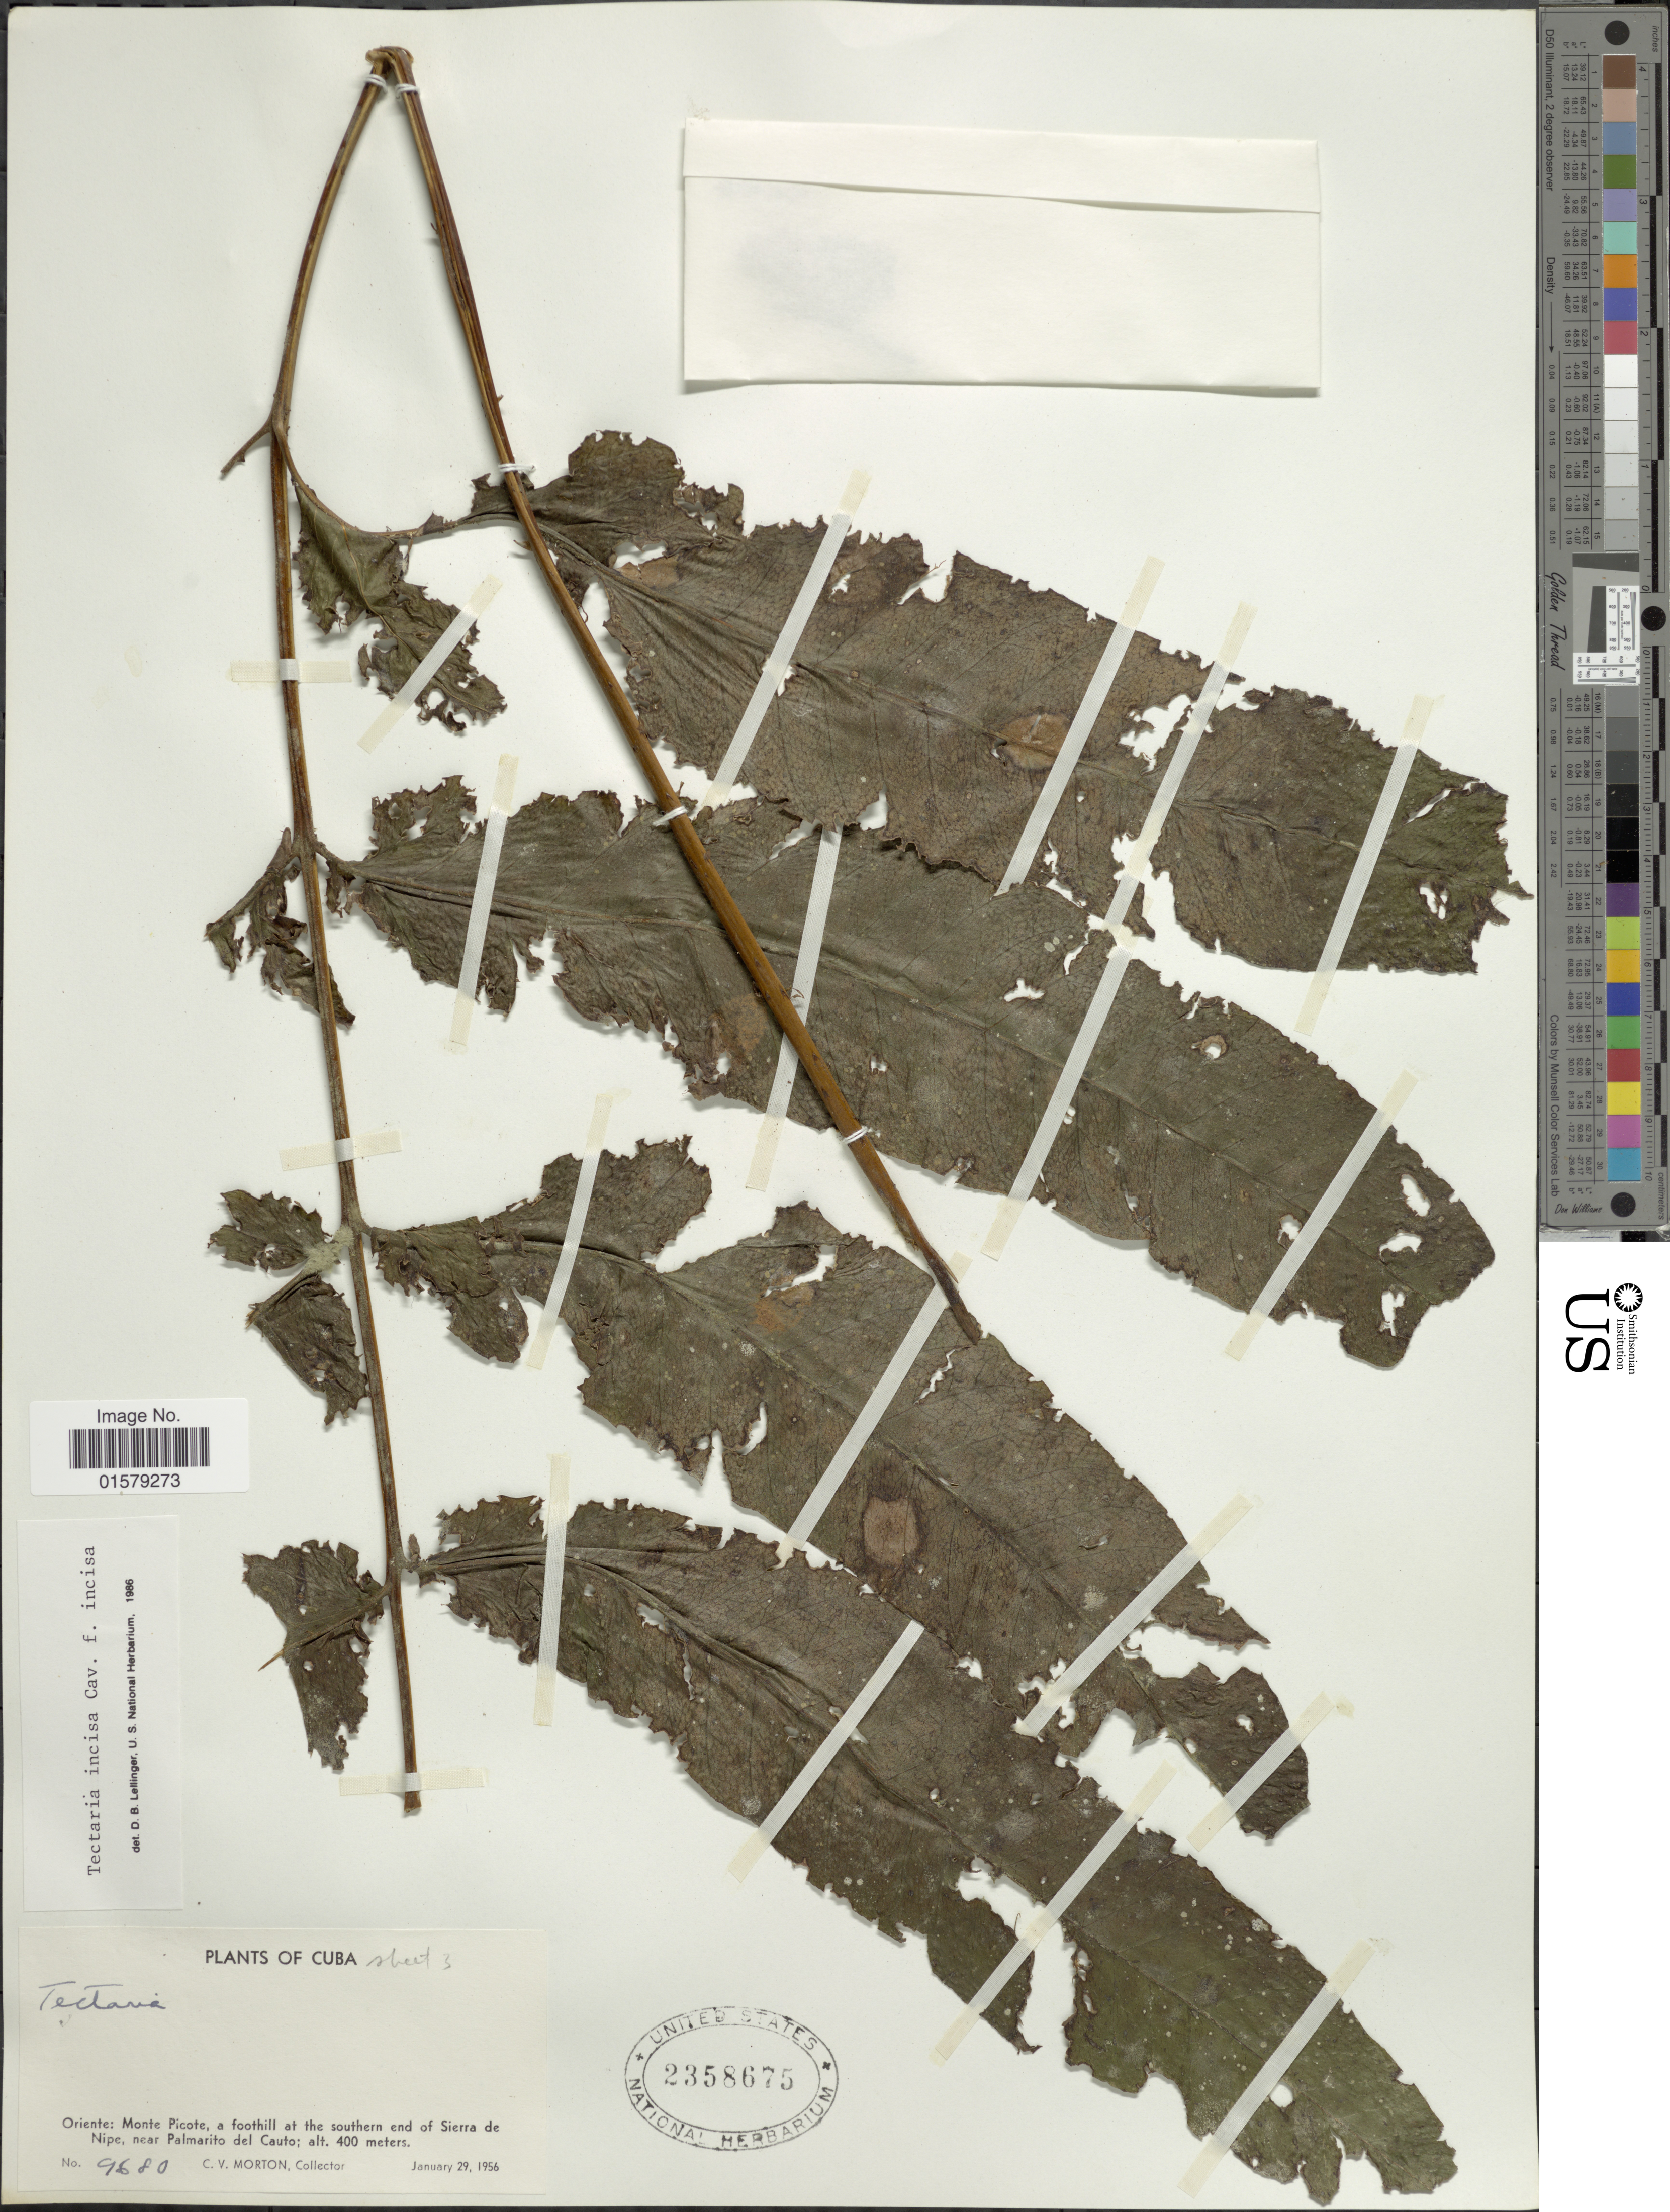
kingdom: Plantae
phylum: Tracheophyta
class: Polypodiopsida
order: Polypodiales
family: Tectariaceae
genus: Tectaria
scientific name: Tectaria incisa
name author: Cav.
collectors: C. V. Morton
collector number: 9680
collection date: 1956-01-29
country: Cuba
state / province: Oriente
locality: Monte Picote, a foothill at the southern end of Sierra de Nipe, near Palmarito del Cauto.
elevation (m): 400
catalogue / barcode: US 2358675